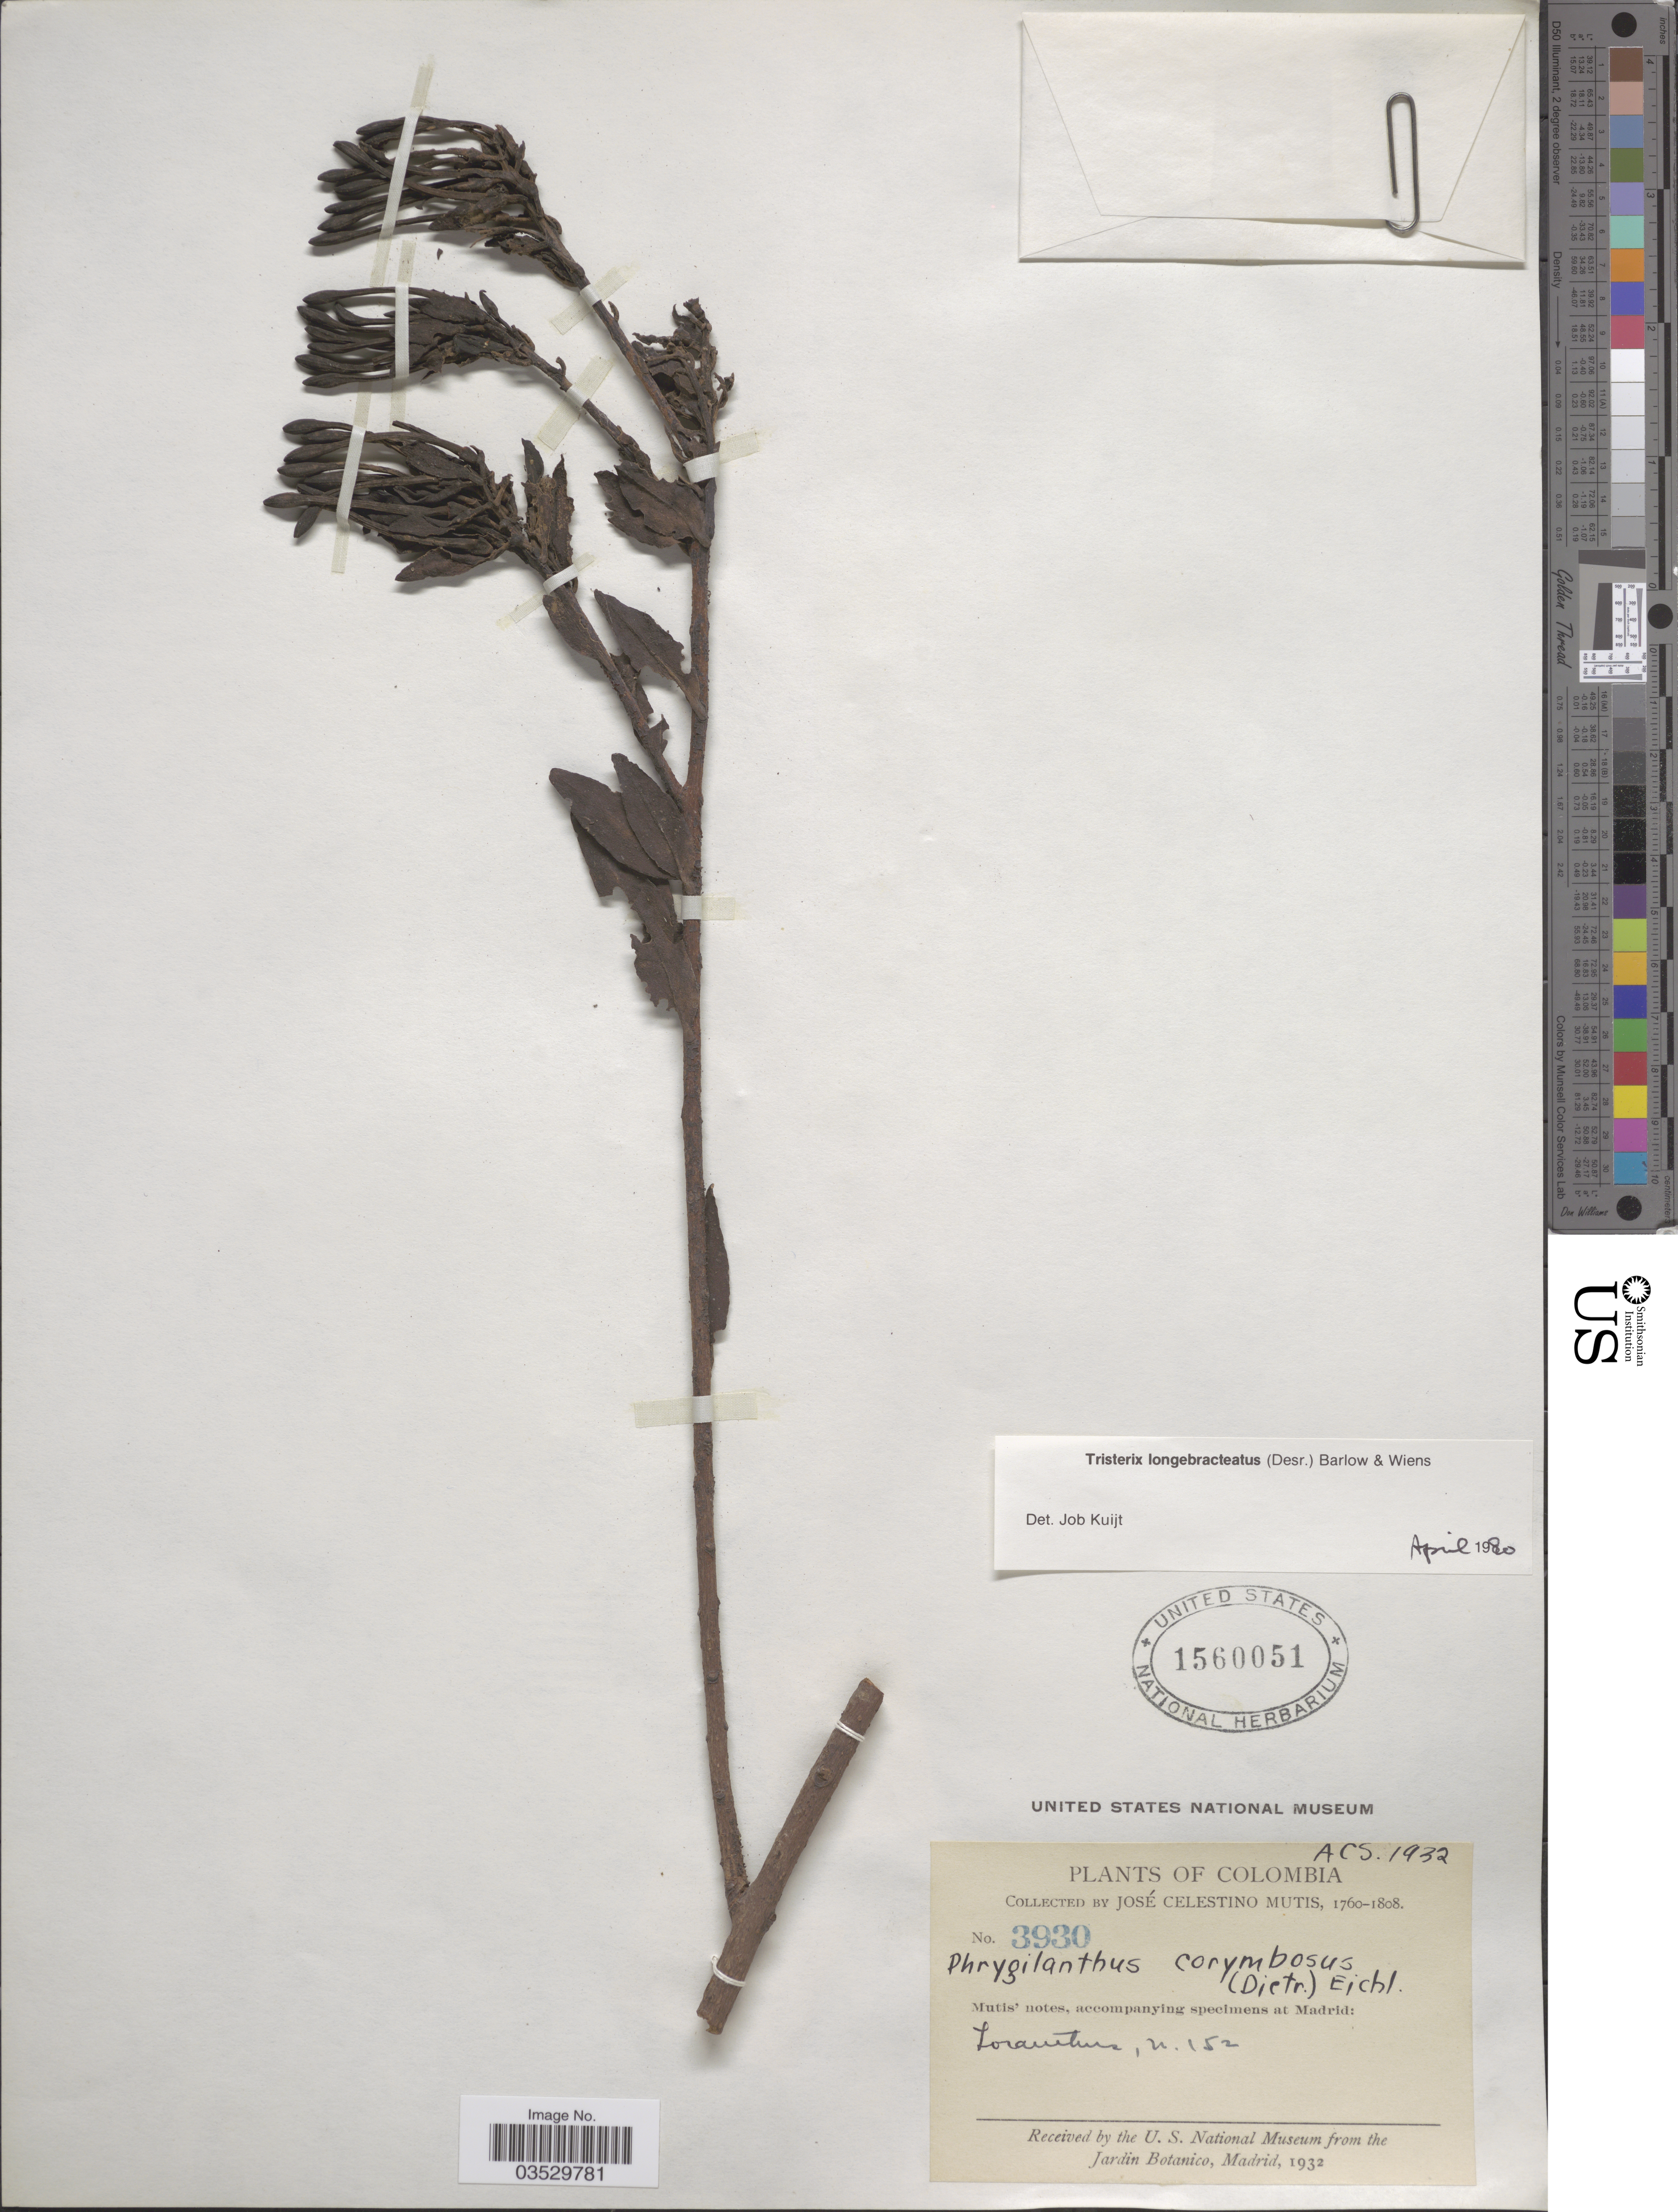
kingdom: Plantae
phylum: Tracheophyta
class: Magnoliopsida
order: Santalales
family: Loranthaceae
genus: Tristerix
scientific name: Tristerix longebracteatus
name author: (Desr.) Bart. & Wiens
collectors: J. C. B. Mutis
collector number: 3930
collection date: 1760/1808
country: Colombia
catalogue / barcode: US 1560051